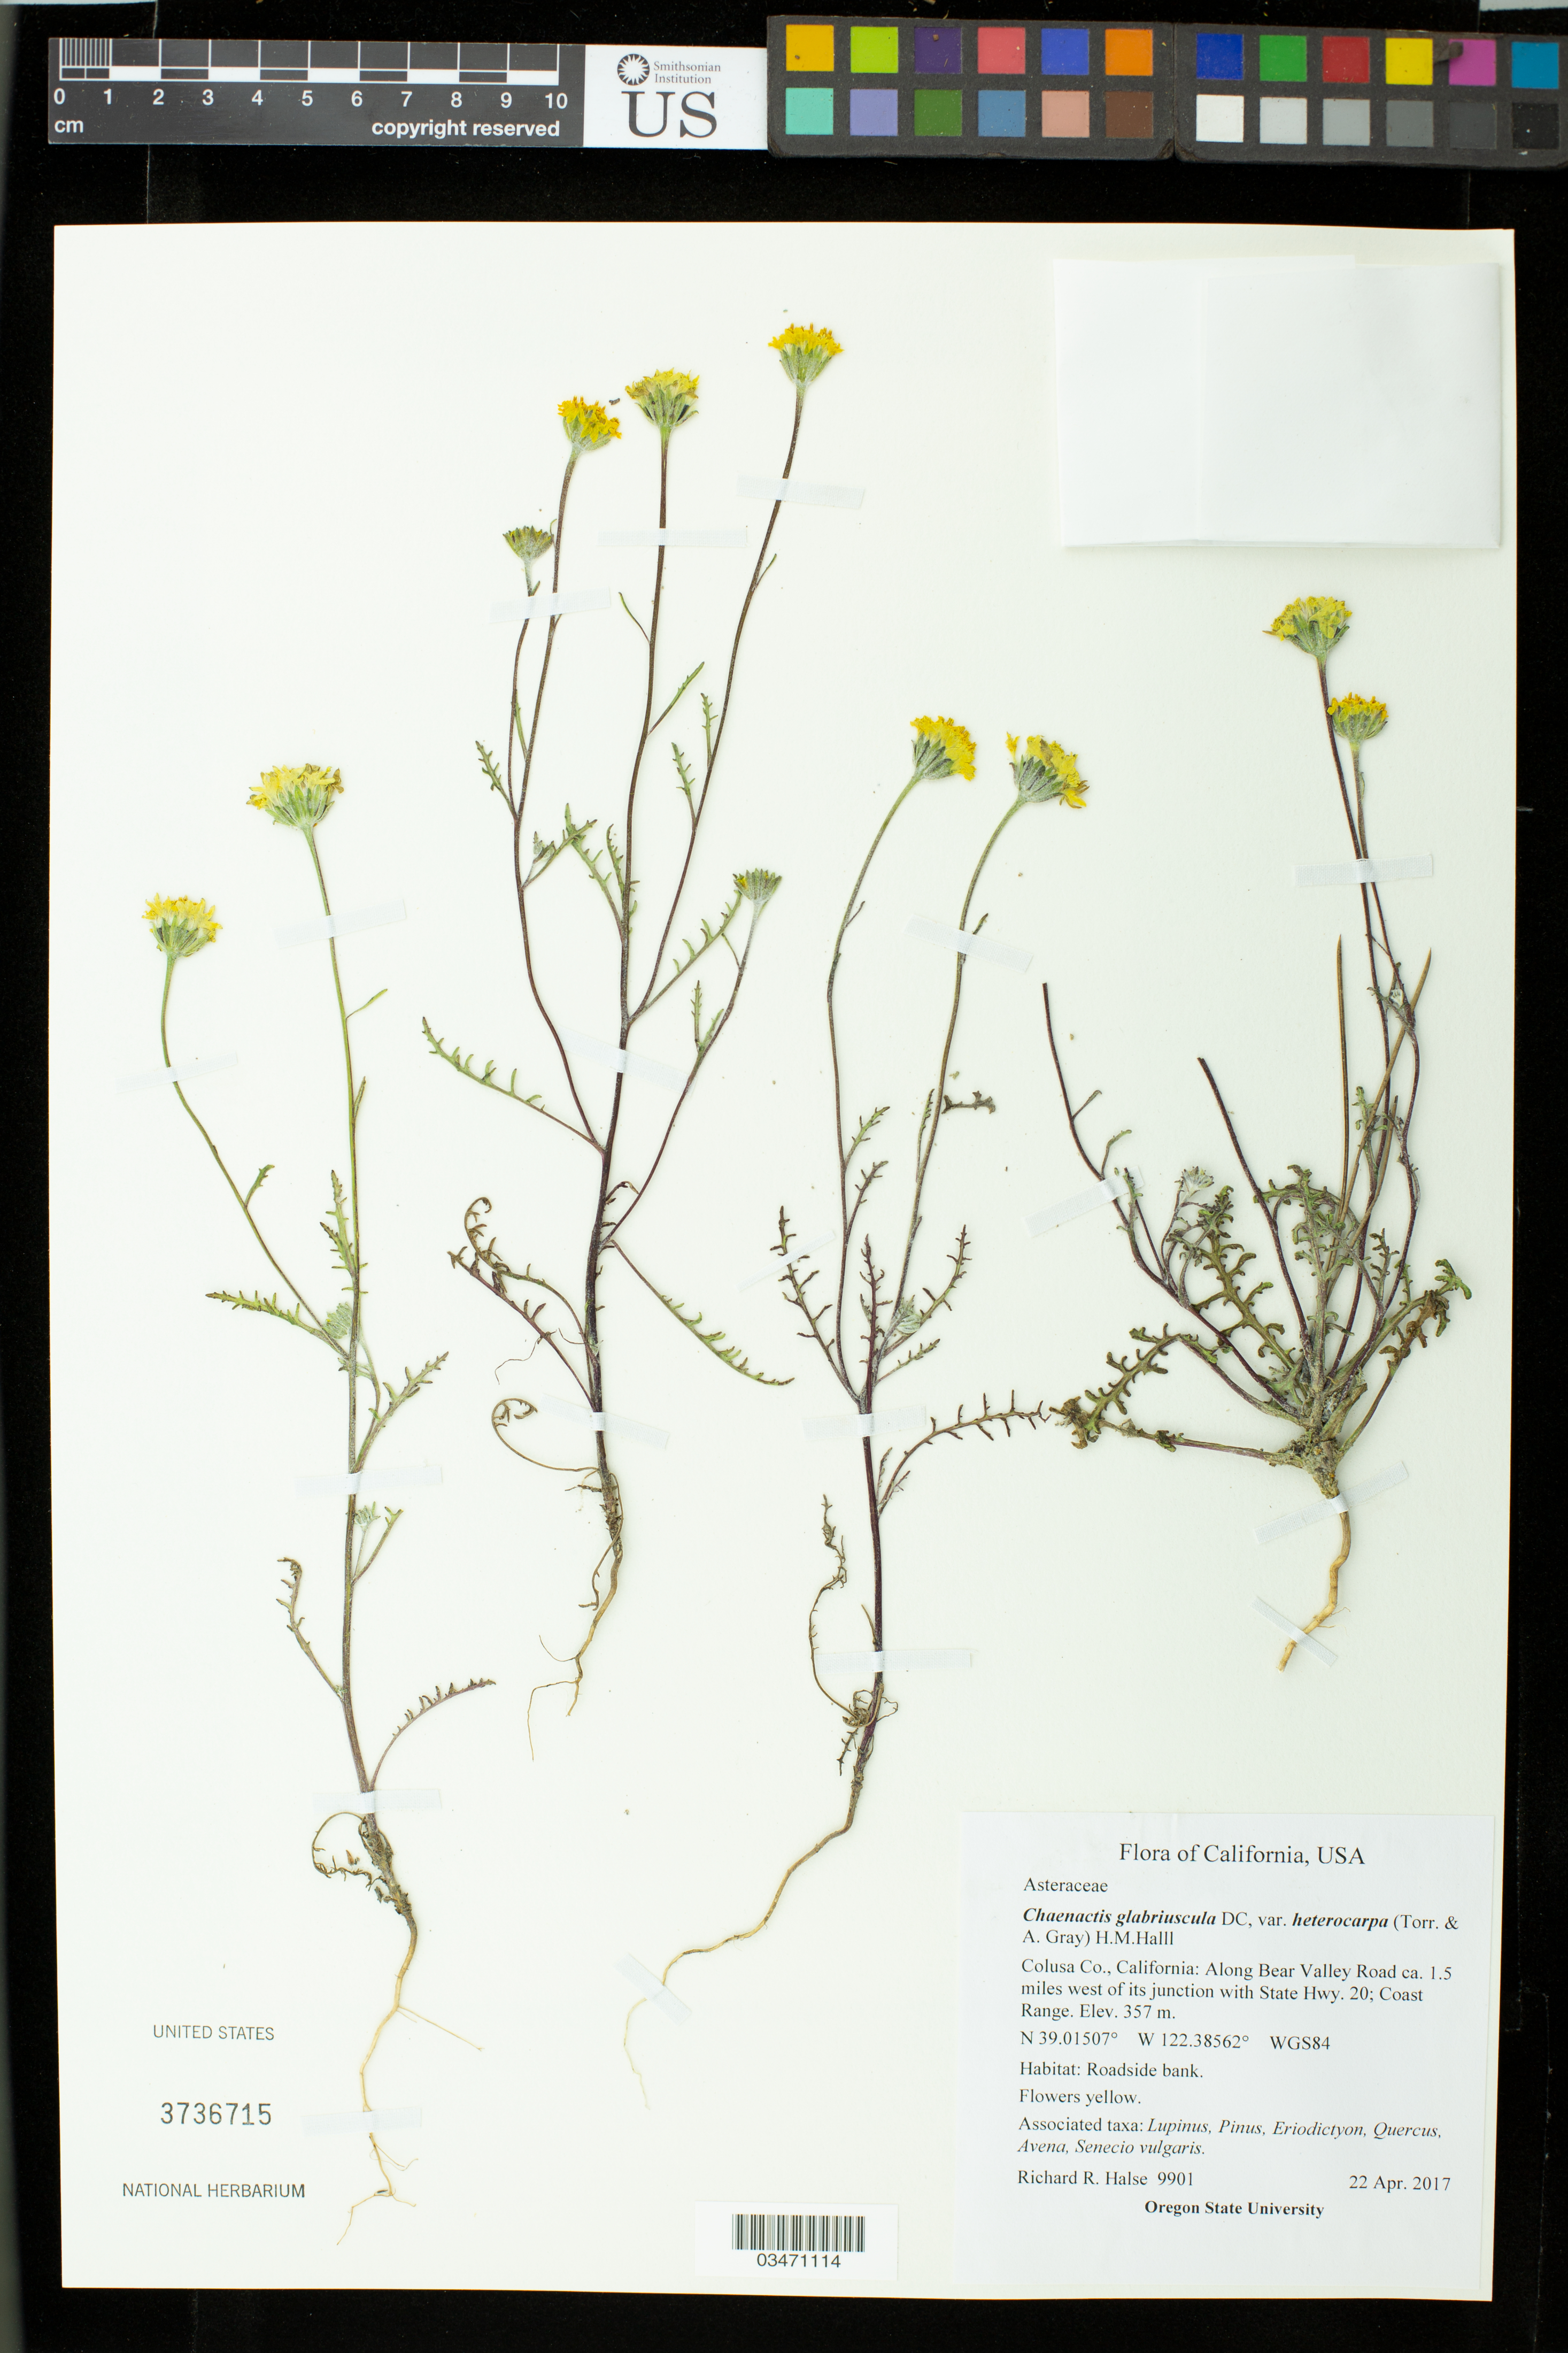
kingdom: Plantae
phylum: Tracheophyta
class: Magnoliopsida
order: Asterales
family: Asteraceae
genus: Chaenactis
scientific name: Chaenactis glabriuscula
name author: DC.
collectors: R. Halse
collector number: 9901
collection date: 2017-04-22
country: United States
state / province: California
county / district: Colusa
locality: Along Bear Valley Road ca. 1.5 miles west of its junction with State Hwy. 20.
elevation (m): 357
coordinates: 39.01507 N, 122.38562 W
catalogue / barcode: US 3736715